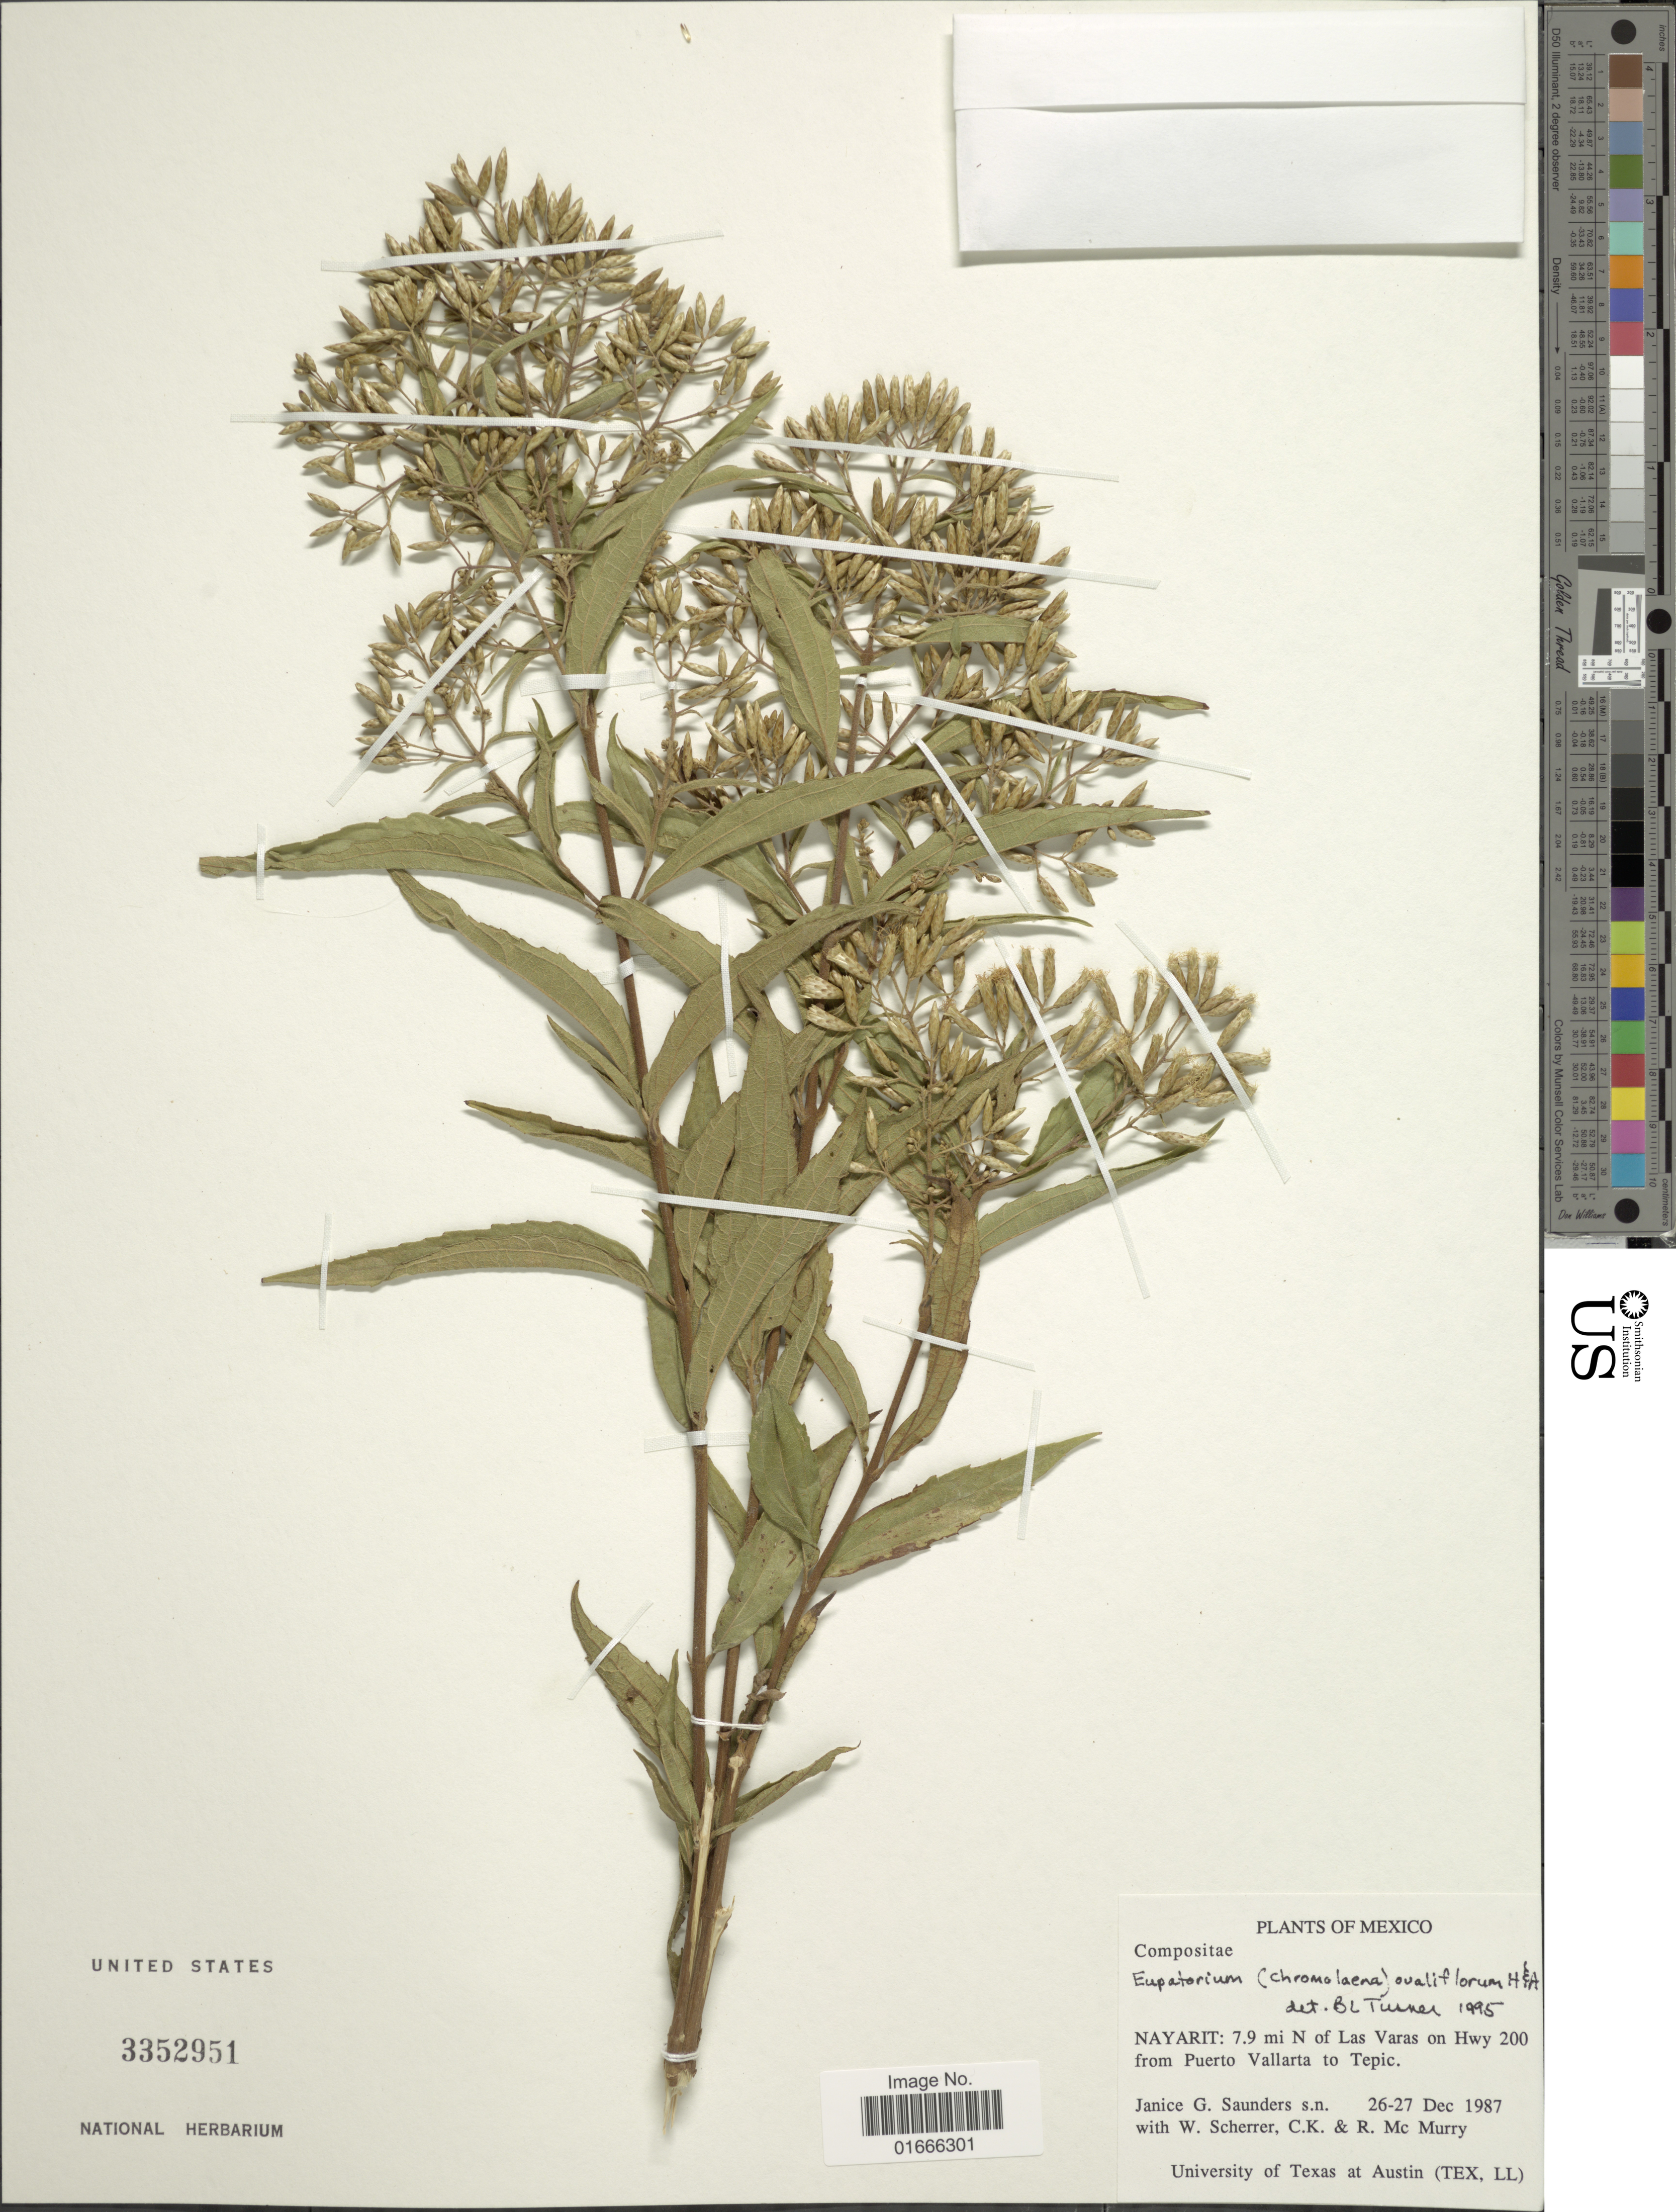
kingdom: Plantae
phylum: Tracheophyta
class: Magnoliopsida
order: Asterales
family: Asteraceae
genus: Chromolaena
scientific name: Chromolaena ovaliflora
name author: (Hook.) R.M. King & H. Rob.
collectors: J. G. Saunders, W. Scherrer, C. Mc Murry & R. Mc Murry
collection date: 1987-12-26/1987-12-27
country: Mexico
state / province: Nayarit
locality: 7.9 Mi N of Las Varas on Hwy 200 from Puerto Vallarta to Tepic.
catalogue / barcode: US 3352951